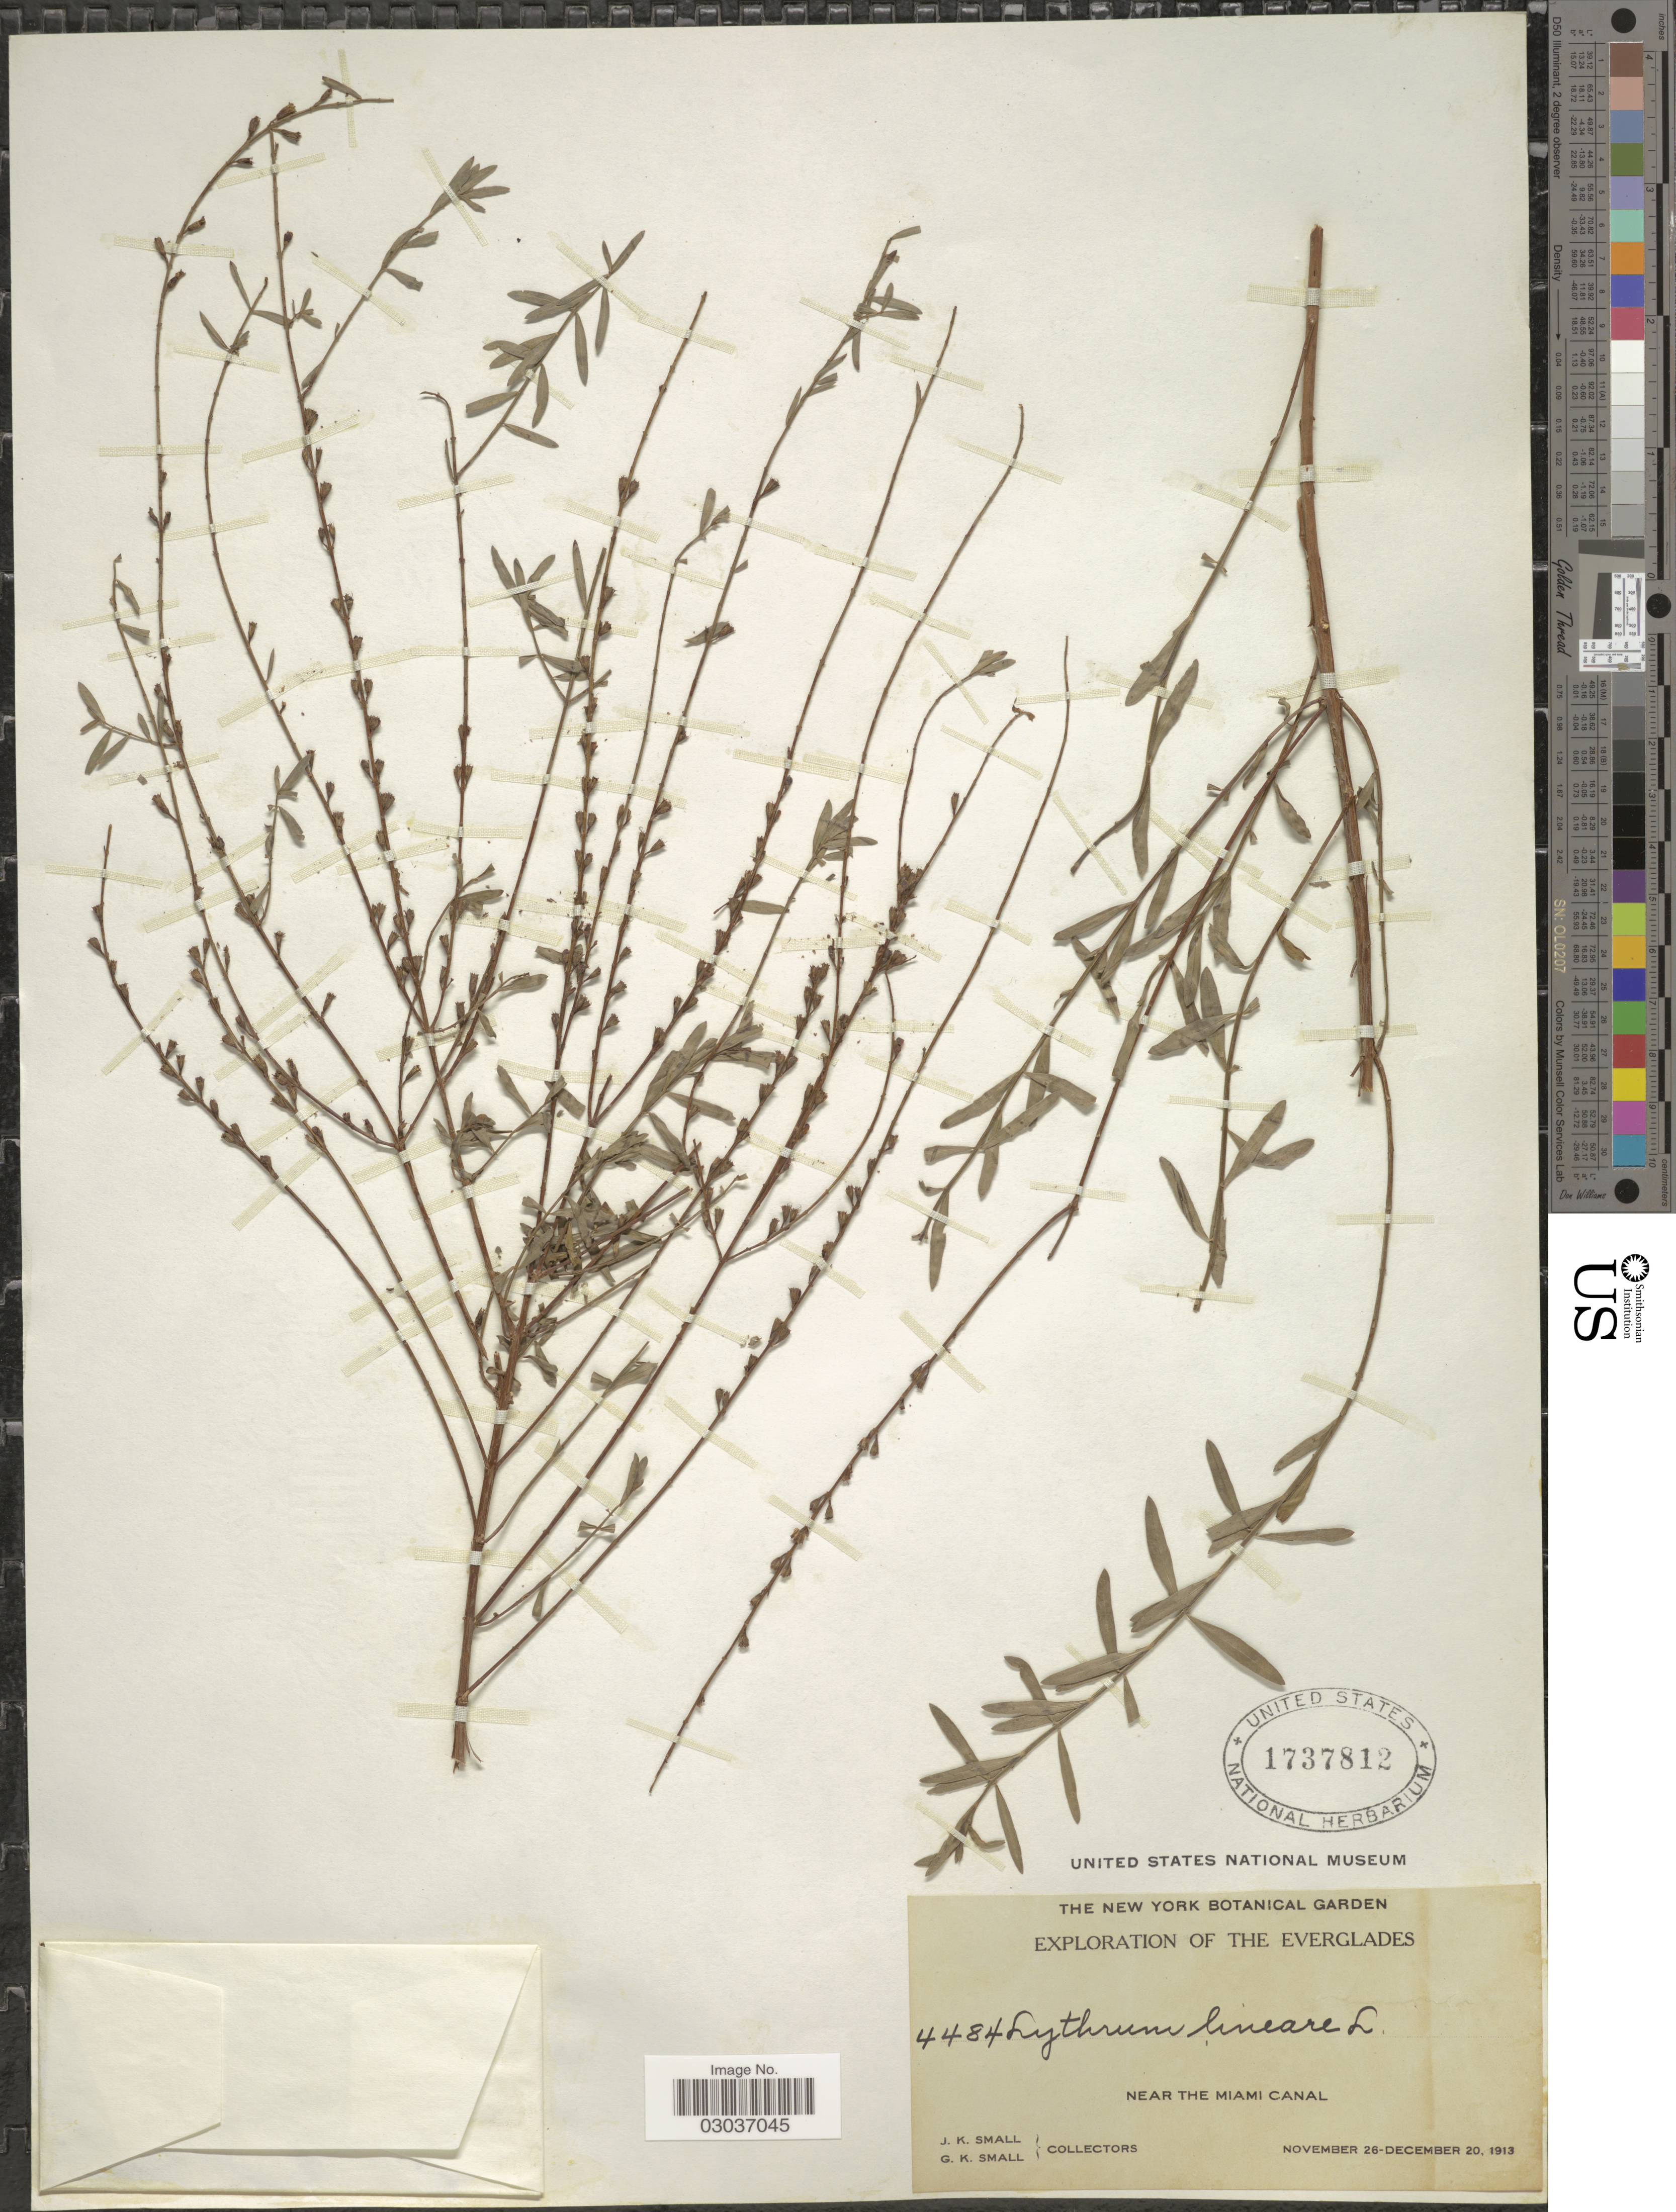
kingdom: Plantae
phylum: Tracheophyta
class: Magnoliopsida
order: Myrtales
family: Lythraceae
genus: Lythrum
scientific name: Lythrum lineare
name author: L.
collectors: J. K. Small & G. K. Small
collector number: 4484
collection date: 1913-11-26/1913-12-20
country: United States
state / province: Florida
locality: The Everglades, Near The Miami Canal.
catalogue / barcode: US 1737812